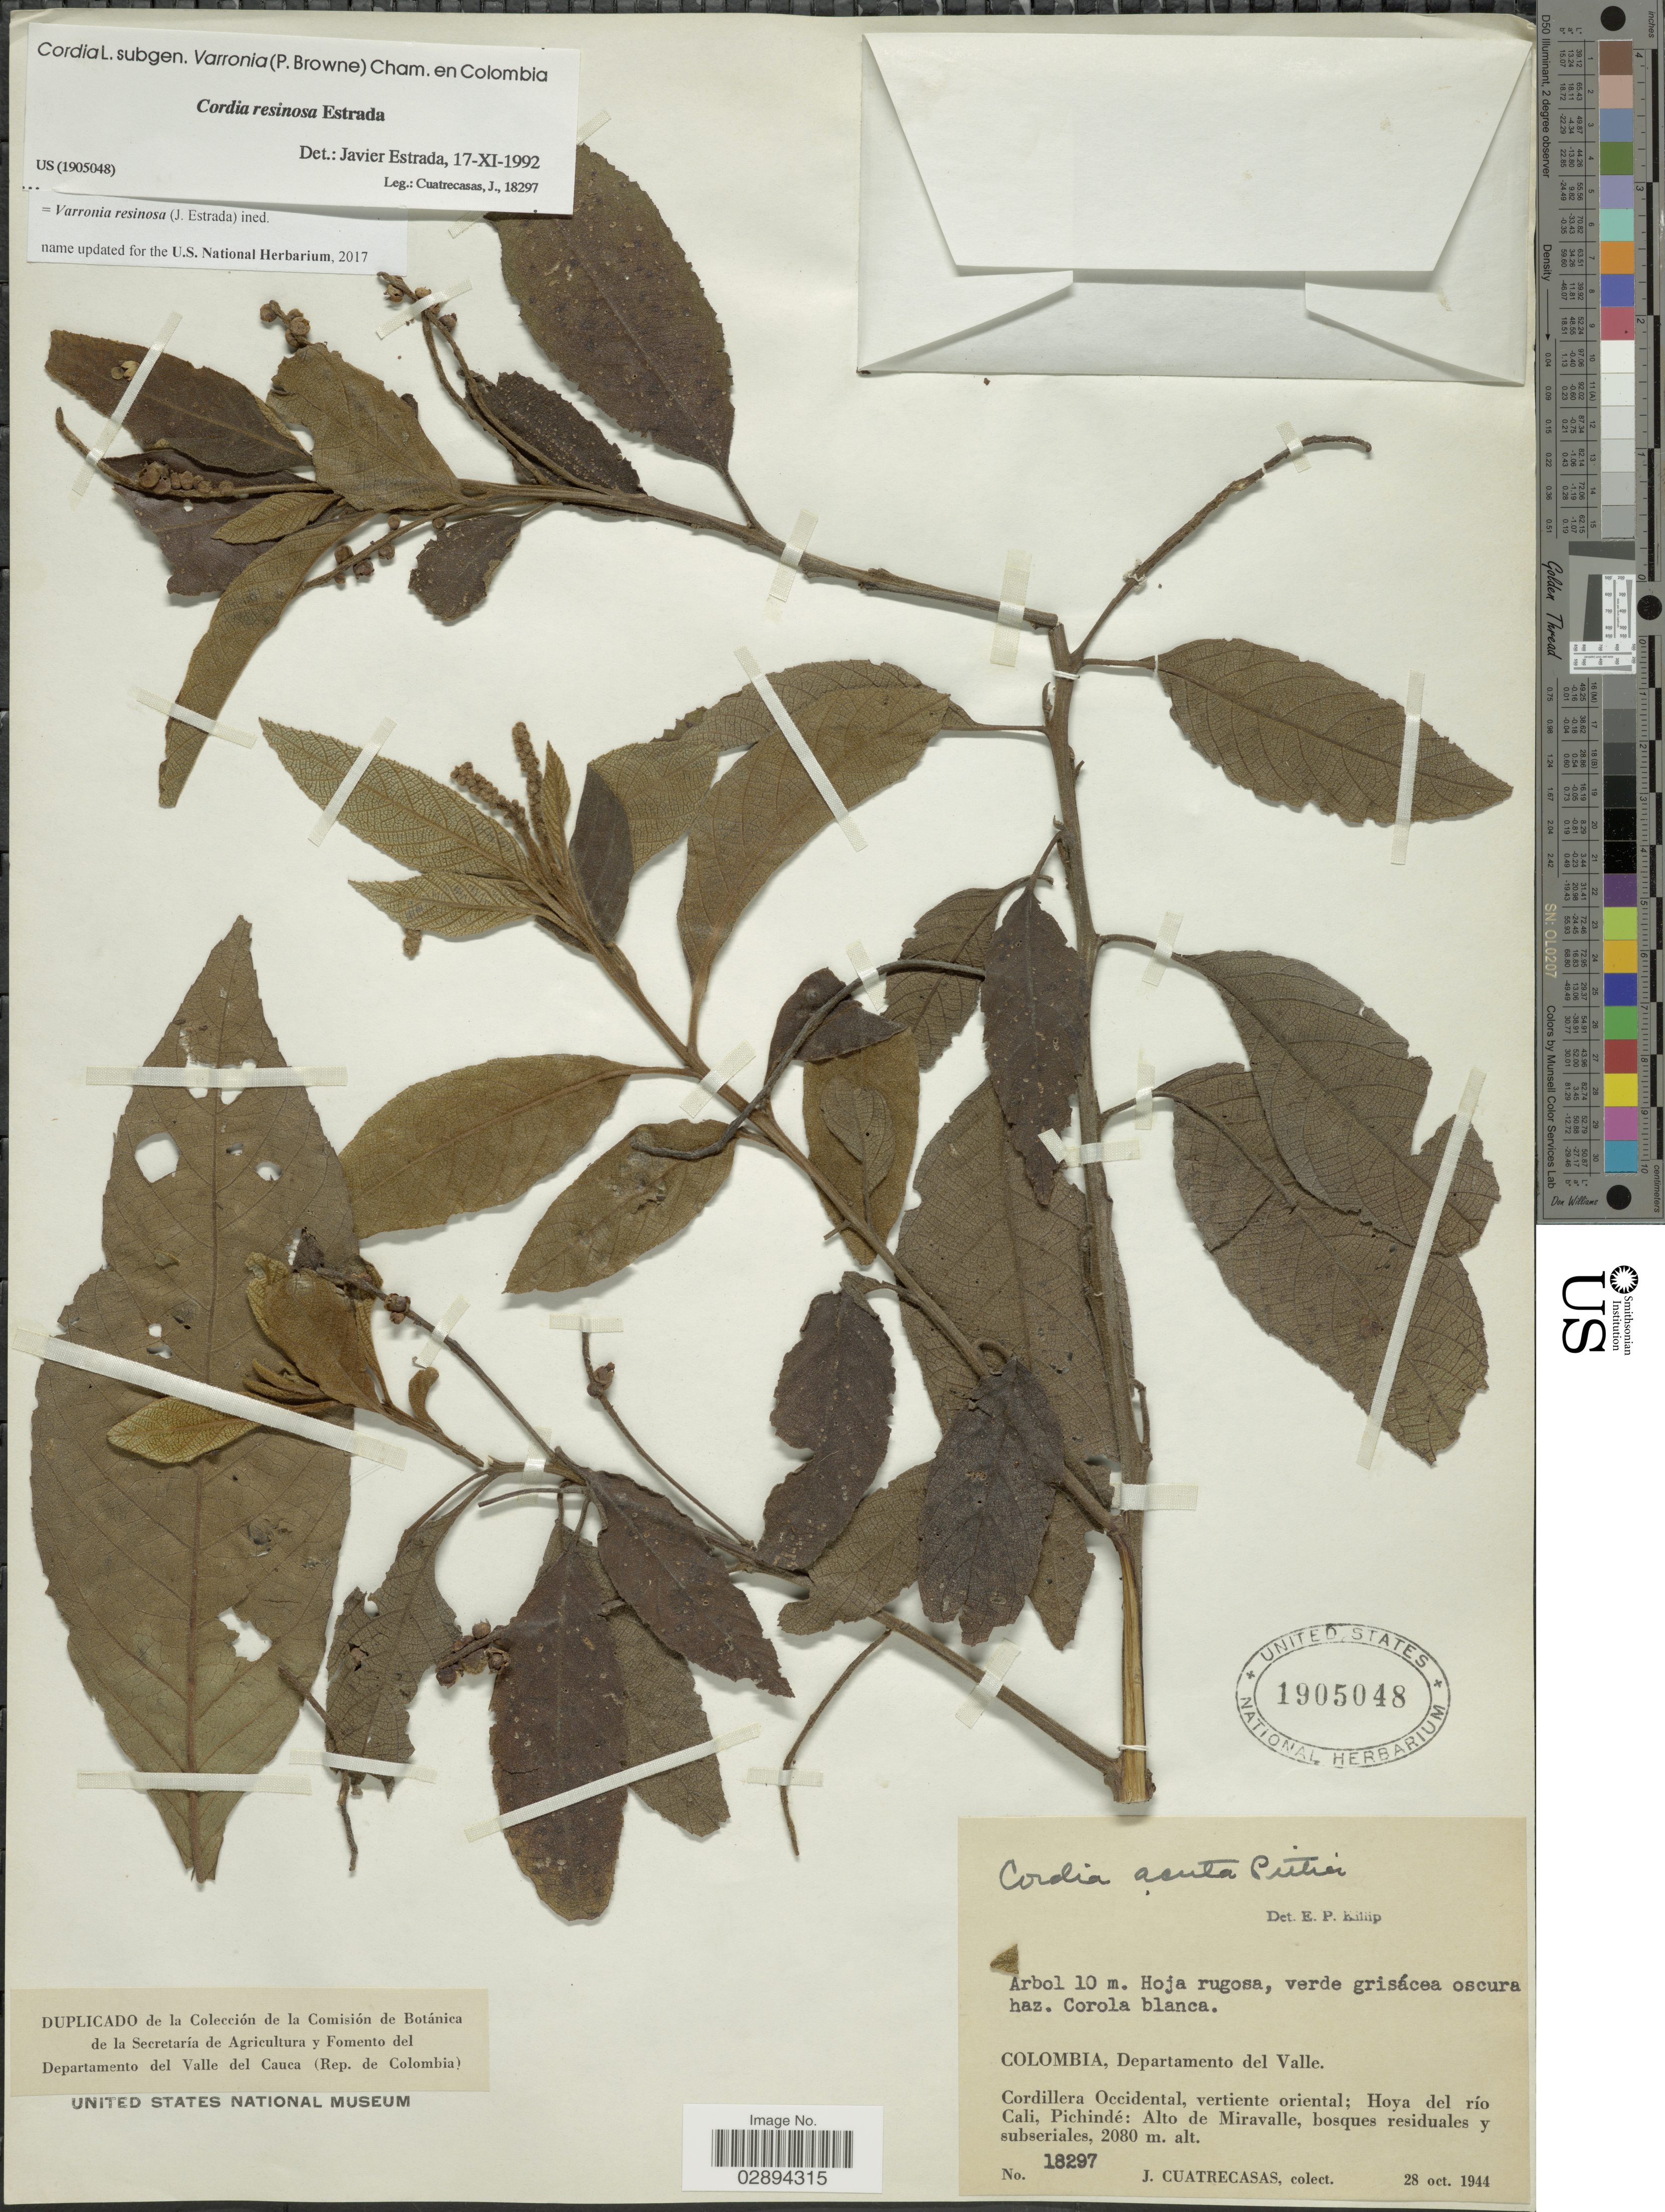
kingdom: Plantae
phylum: Tracheophyta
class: Magnoliopsida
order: Boraginales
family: Cordiaceae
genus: Varronia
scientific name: Varronia resinosa (J. Estrada) comb. nov. ined.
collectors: J. Cuatrecasas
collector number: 18297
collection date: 1944-10-28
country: Colombia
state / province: Valle del Cauca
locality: Departamento del Valle, Cordillera Occidental, vertiente oriental, Hoya del río Cali, Pichindé, Alto de Miravalle.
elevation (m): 2080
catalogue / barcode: US 1905048